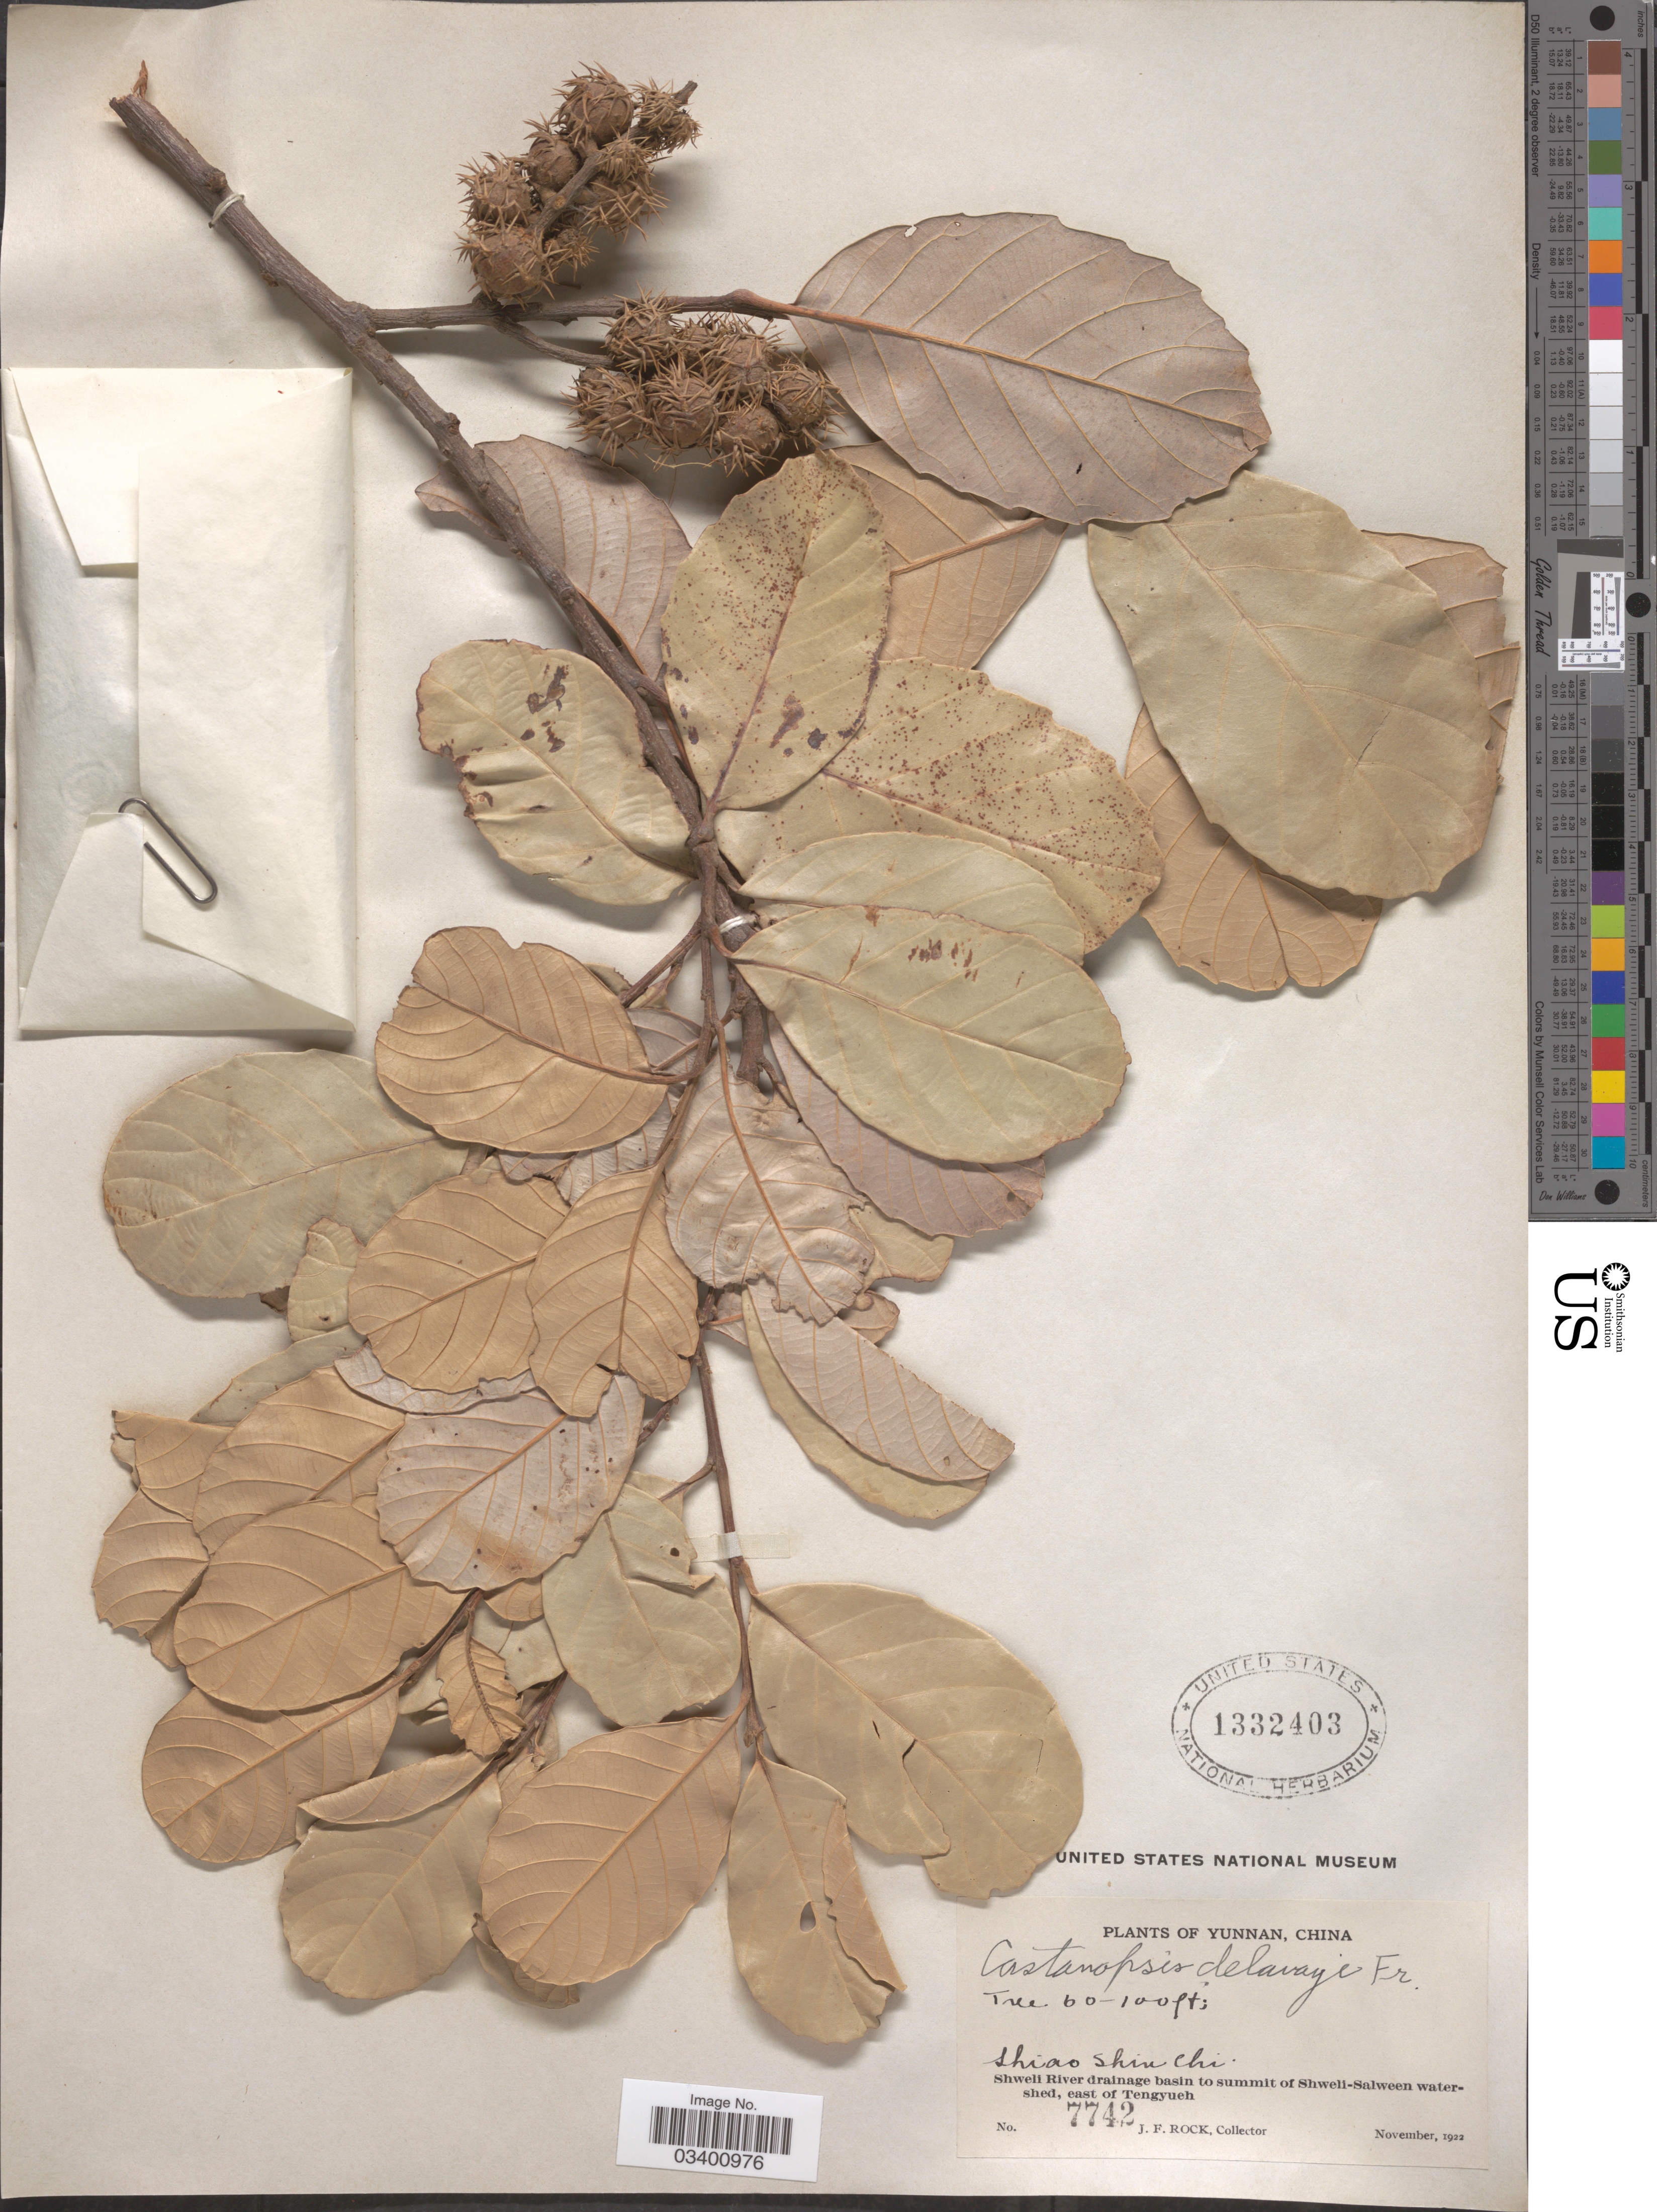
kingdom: Plantae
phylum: Tracheophyta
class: Magnoliopsida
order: Fagales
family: Fagaceae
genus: Castanopsis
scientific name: Castanopsis delavayi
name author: Franch.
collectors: J. Rock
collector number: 7742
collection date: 1922-11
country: China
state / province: Yunnan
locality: Shiap Shin Chi. Shweli River drainage basin to summit of Shweli-Salween watershed, east of Tengyueh.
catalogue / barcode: US 1332403